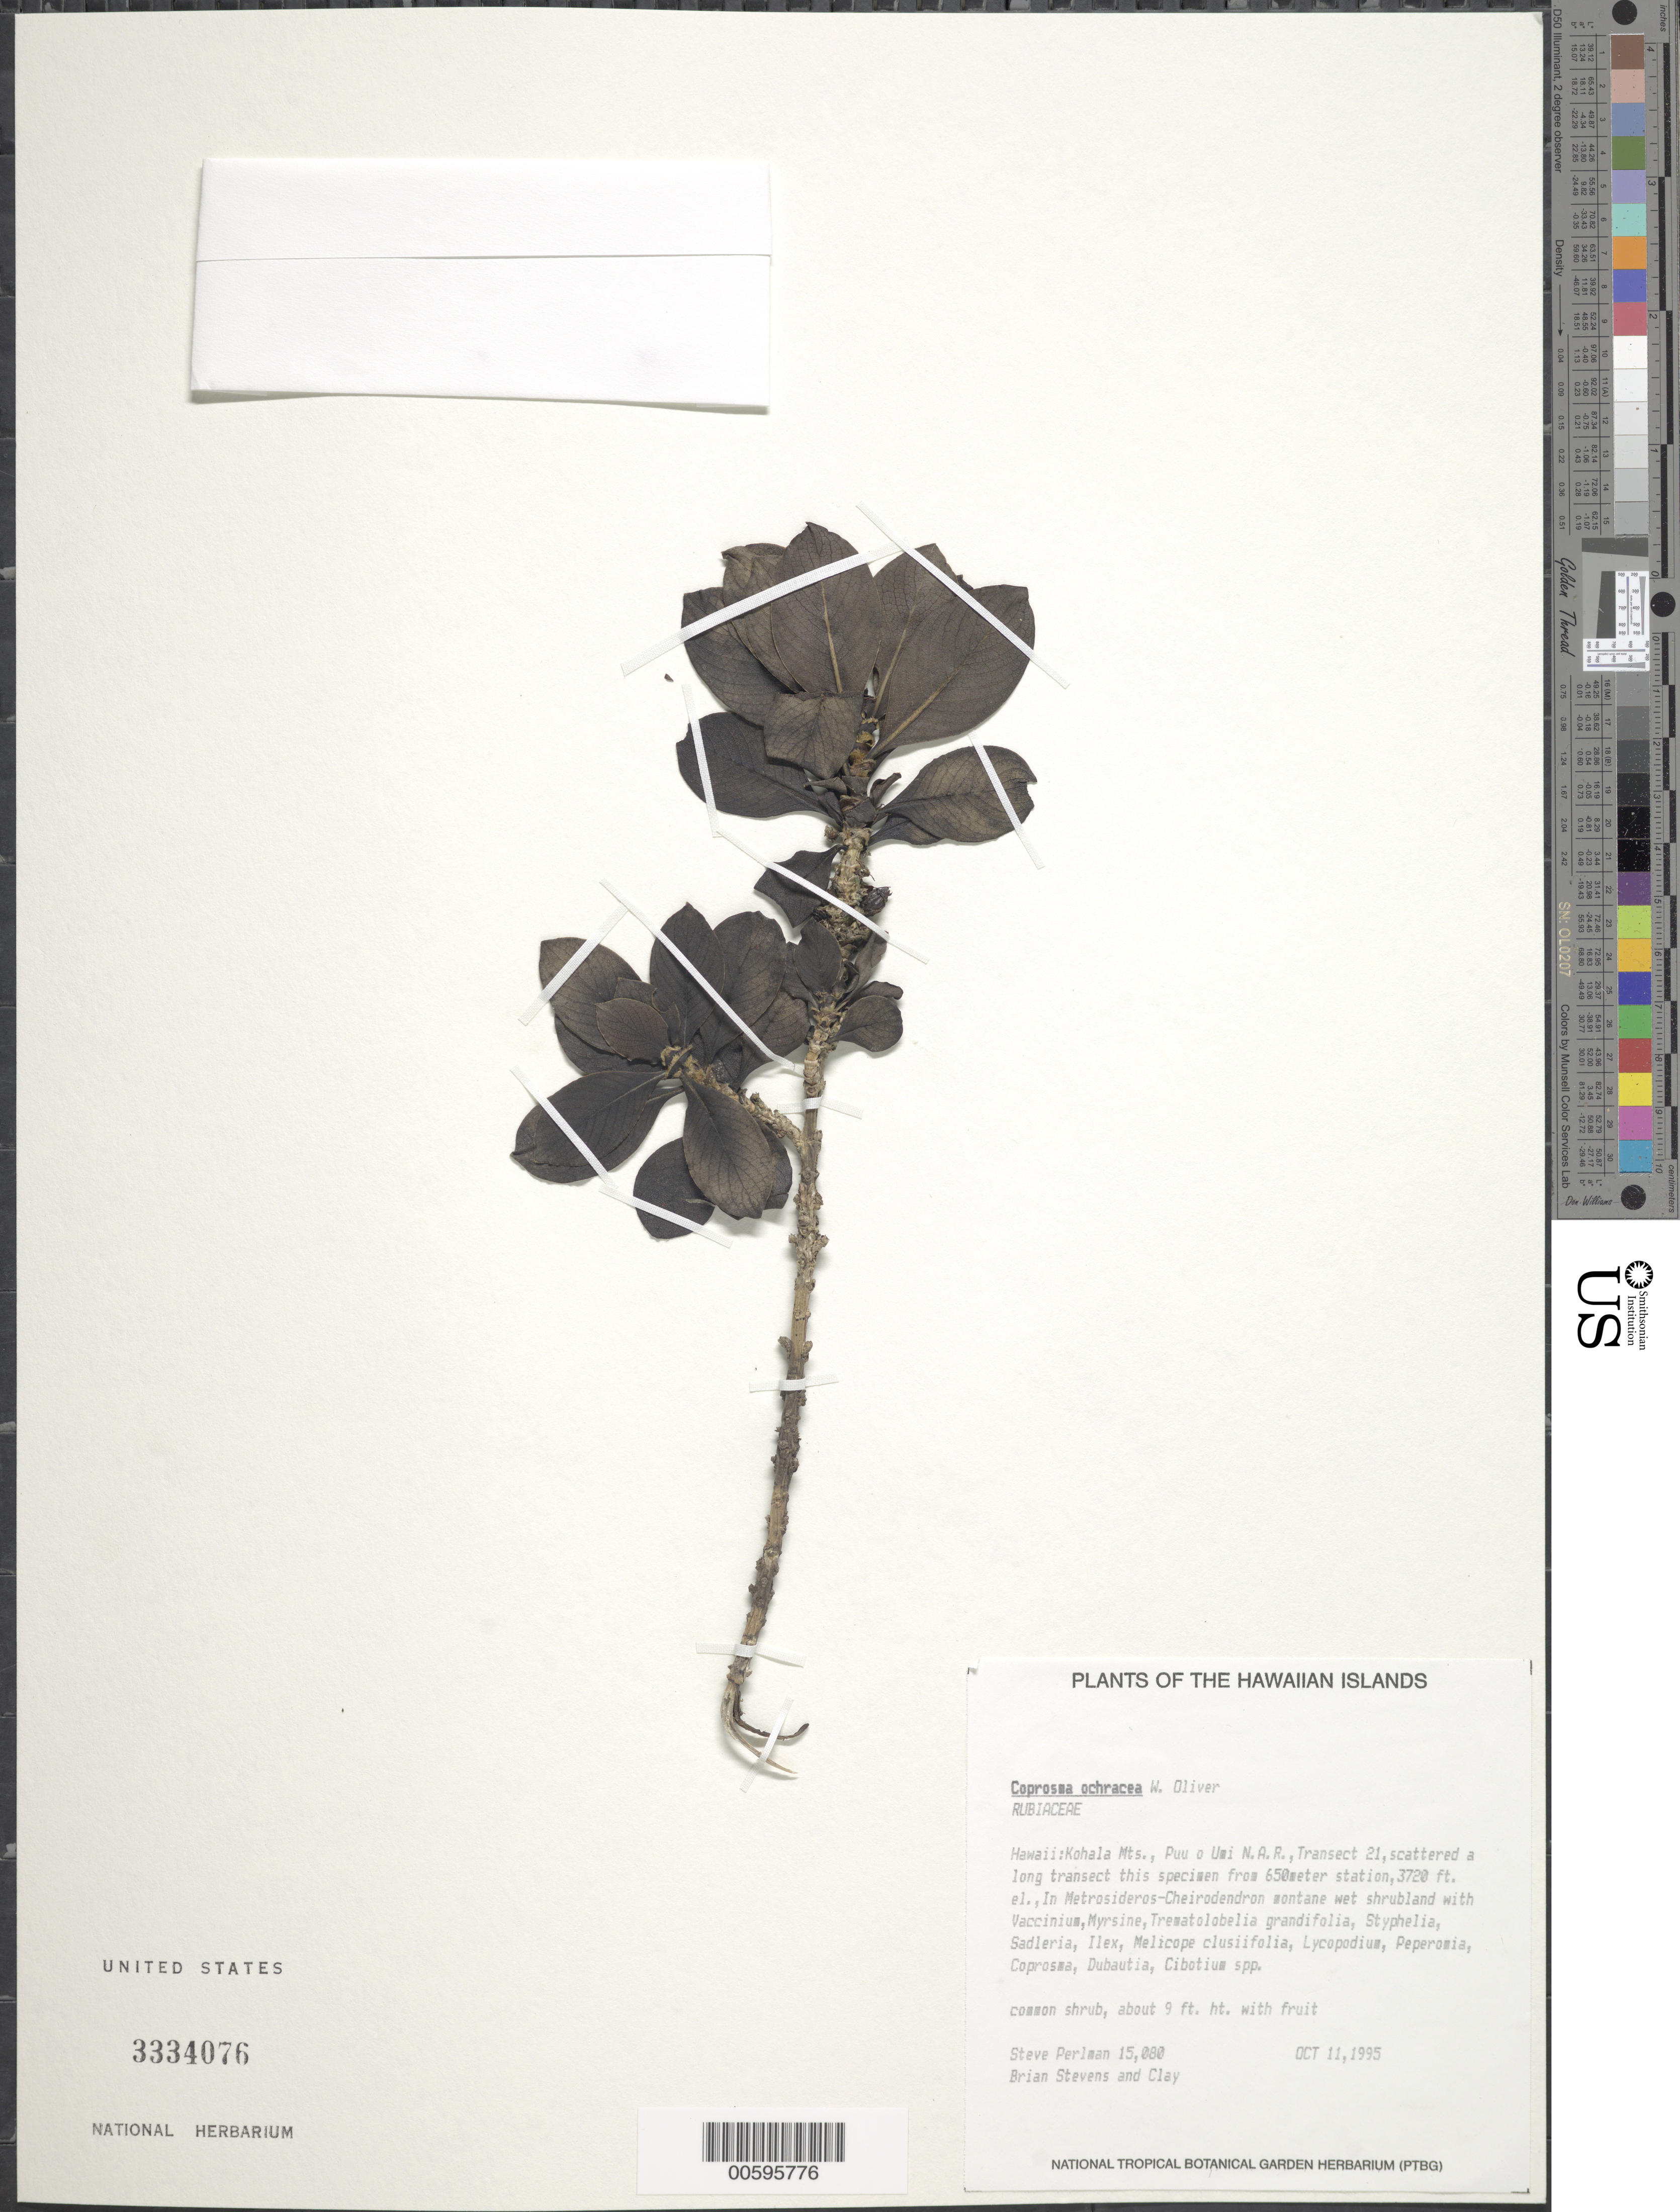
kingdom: Plantae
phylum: Tracheophyta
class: Magnoliopsida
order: Gentianales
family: Rubiaceae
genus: Coprosma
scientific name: Coprosma ochracea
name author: W.R.B. Oliv.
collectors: S. P. Perlman, B. Stevens & Clay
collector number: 15080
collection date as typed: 11 Oct 1995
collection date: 1995-10-11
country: United States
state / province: Hawaii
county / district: Hawaii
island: Hawaii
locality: Kohala Mts., Puu o Umi N.A.R., Transect 21, scattered along transect this specimen from 650 meter station.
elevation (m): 1134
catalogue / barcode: US 3334076